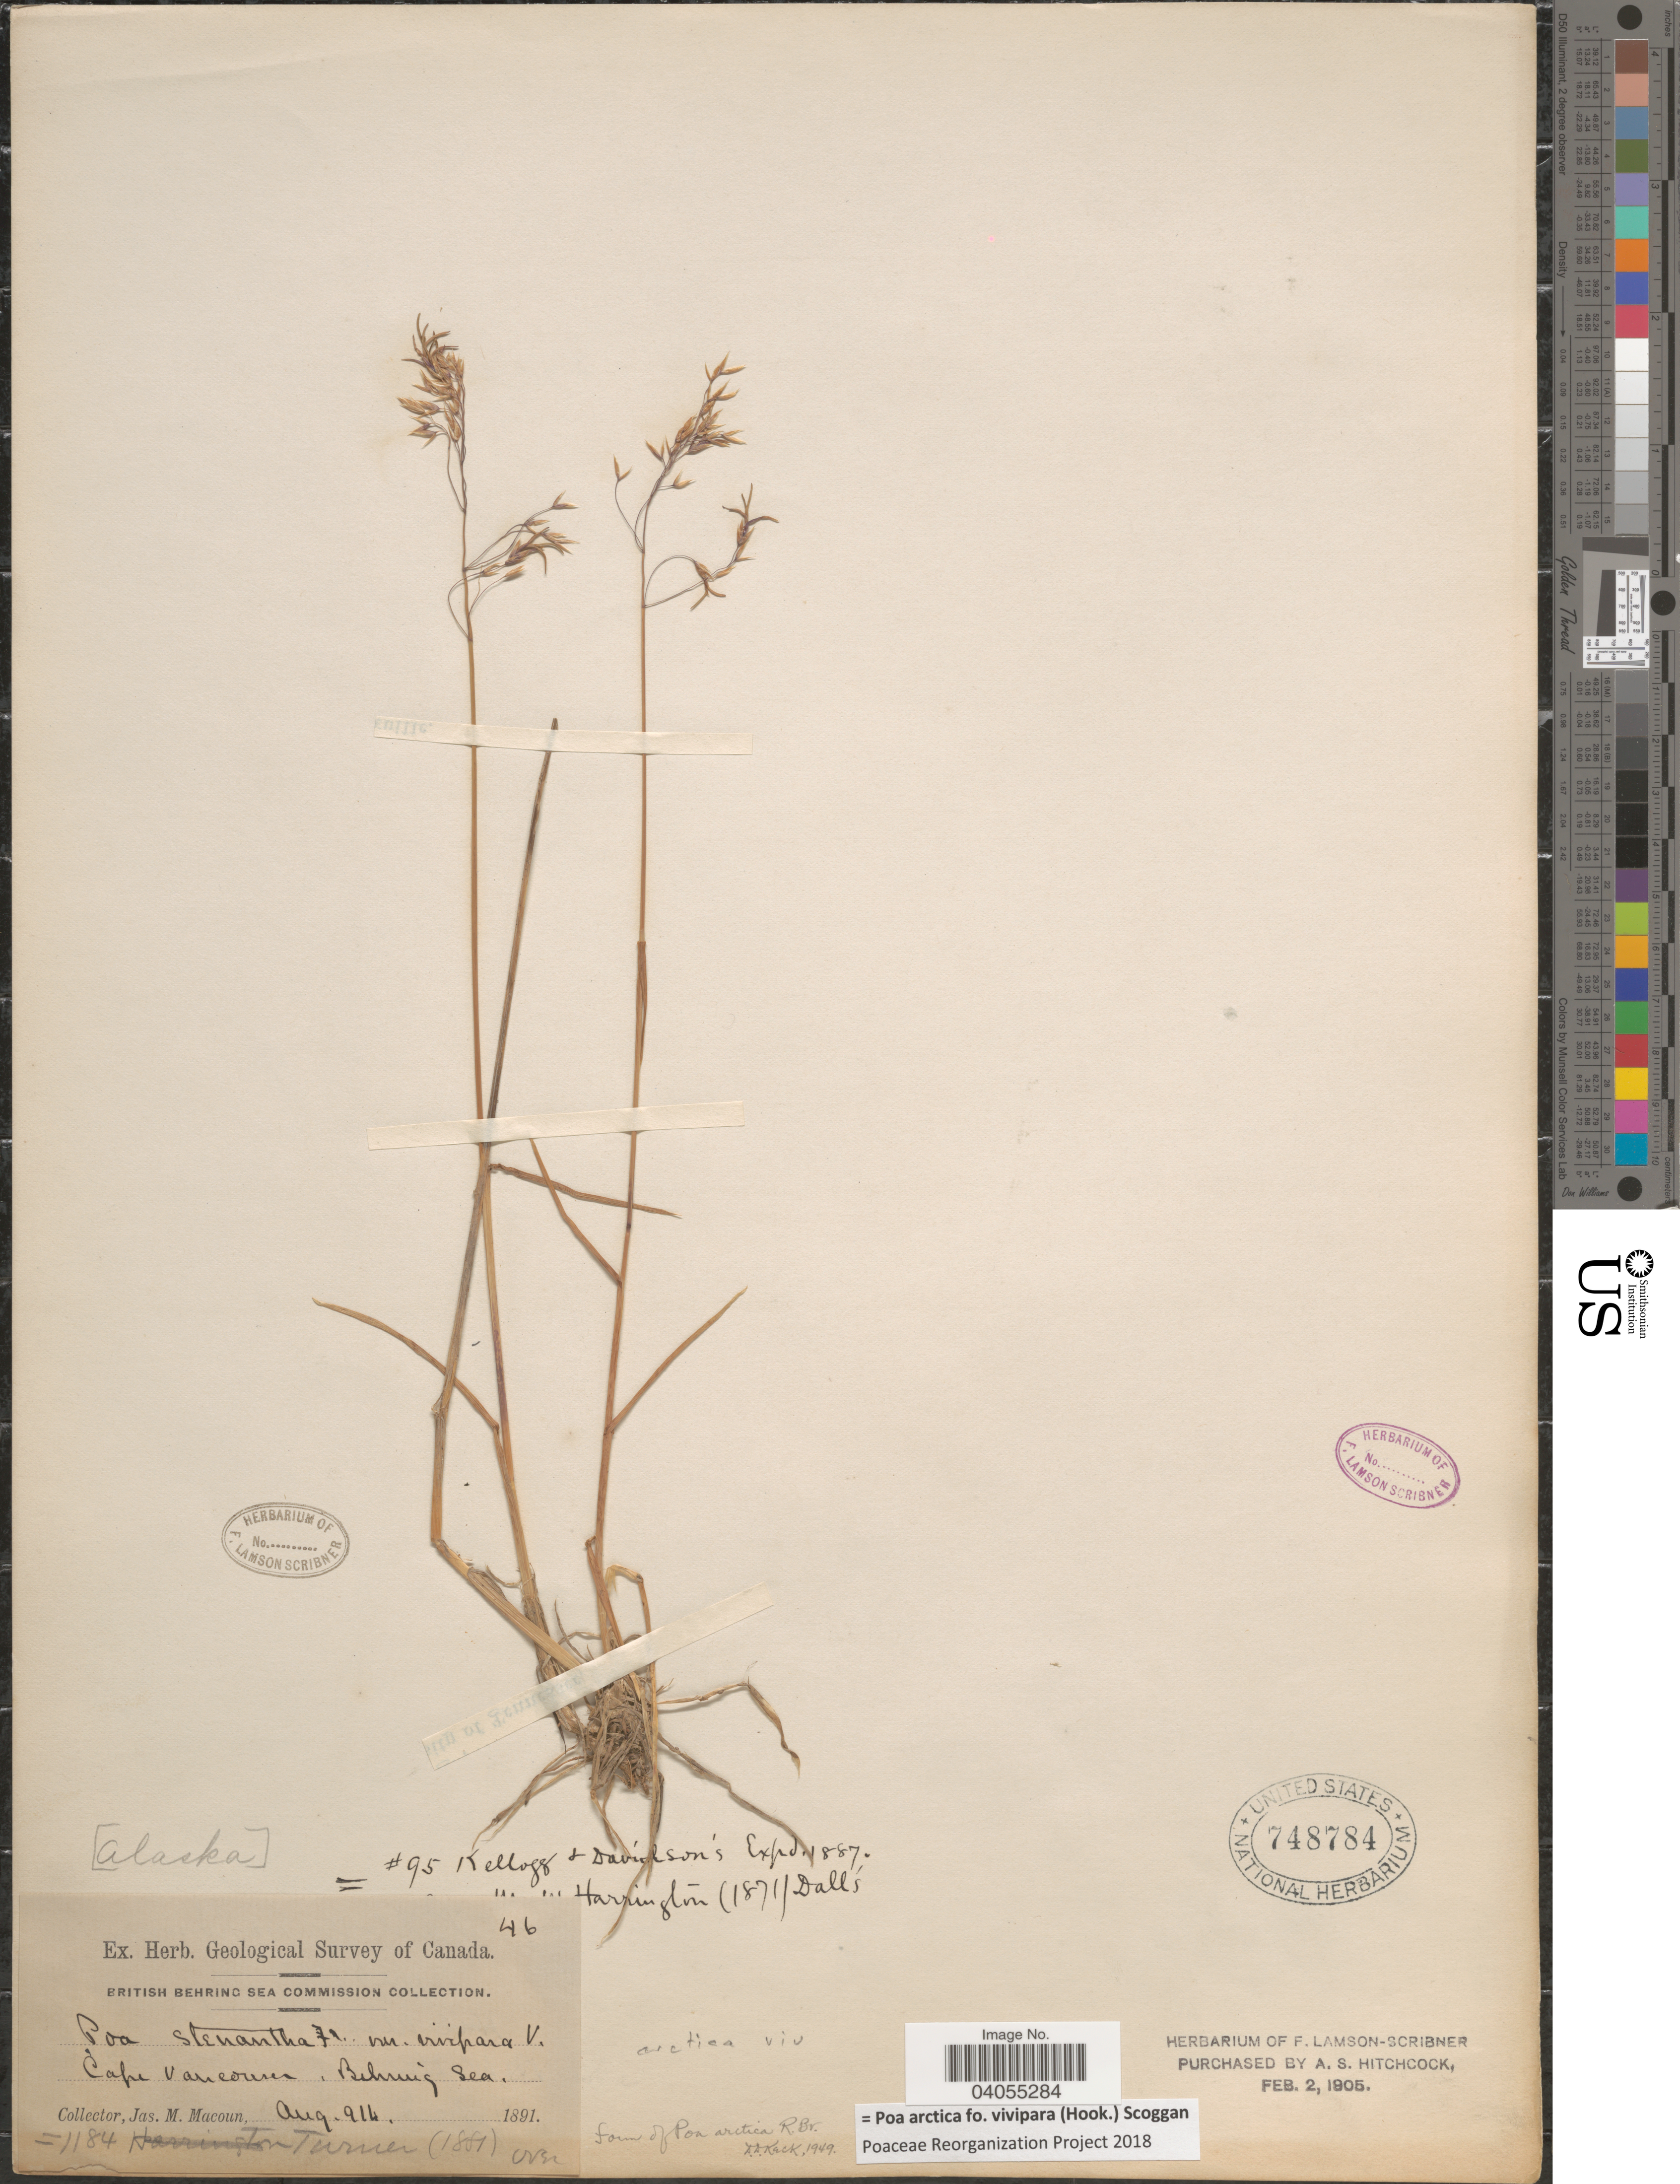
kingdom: Plantae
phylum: Tracheophyta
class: Liliopsida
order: Poales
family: Poaceae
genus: Poa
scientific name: Poa arctica f. vivipara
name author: (Hook.) Scoggan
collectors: J. M. Macoun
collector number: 46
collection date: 1891-08-09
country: United States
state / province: Alaska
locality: Cape Vancouver. Behring Sea.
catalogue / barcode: US 748784